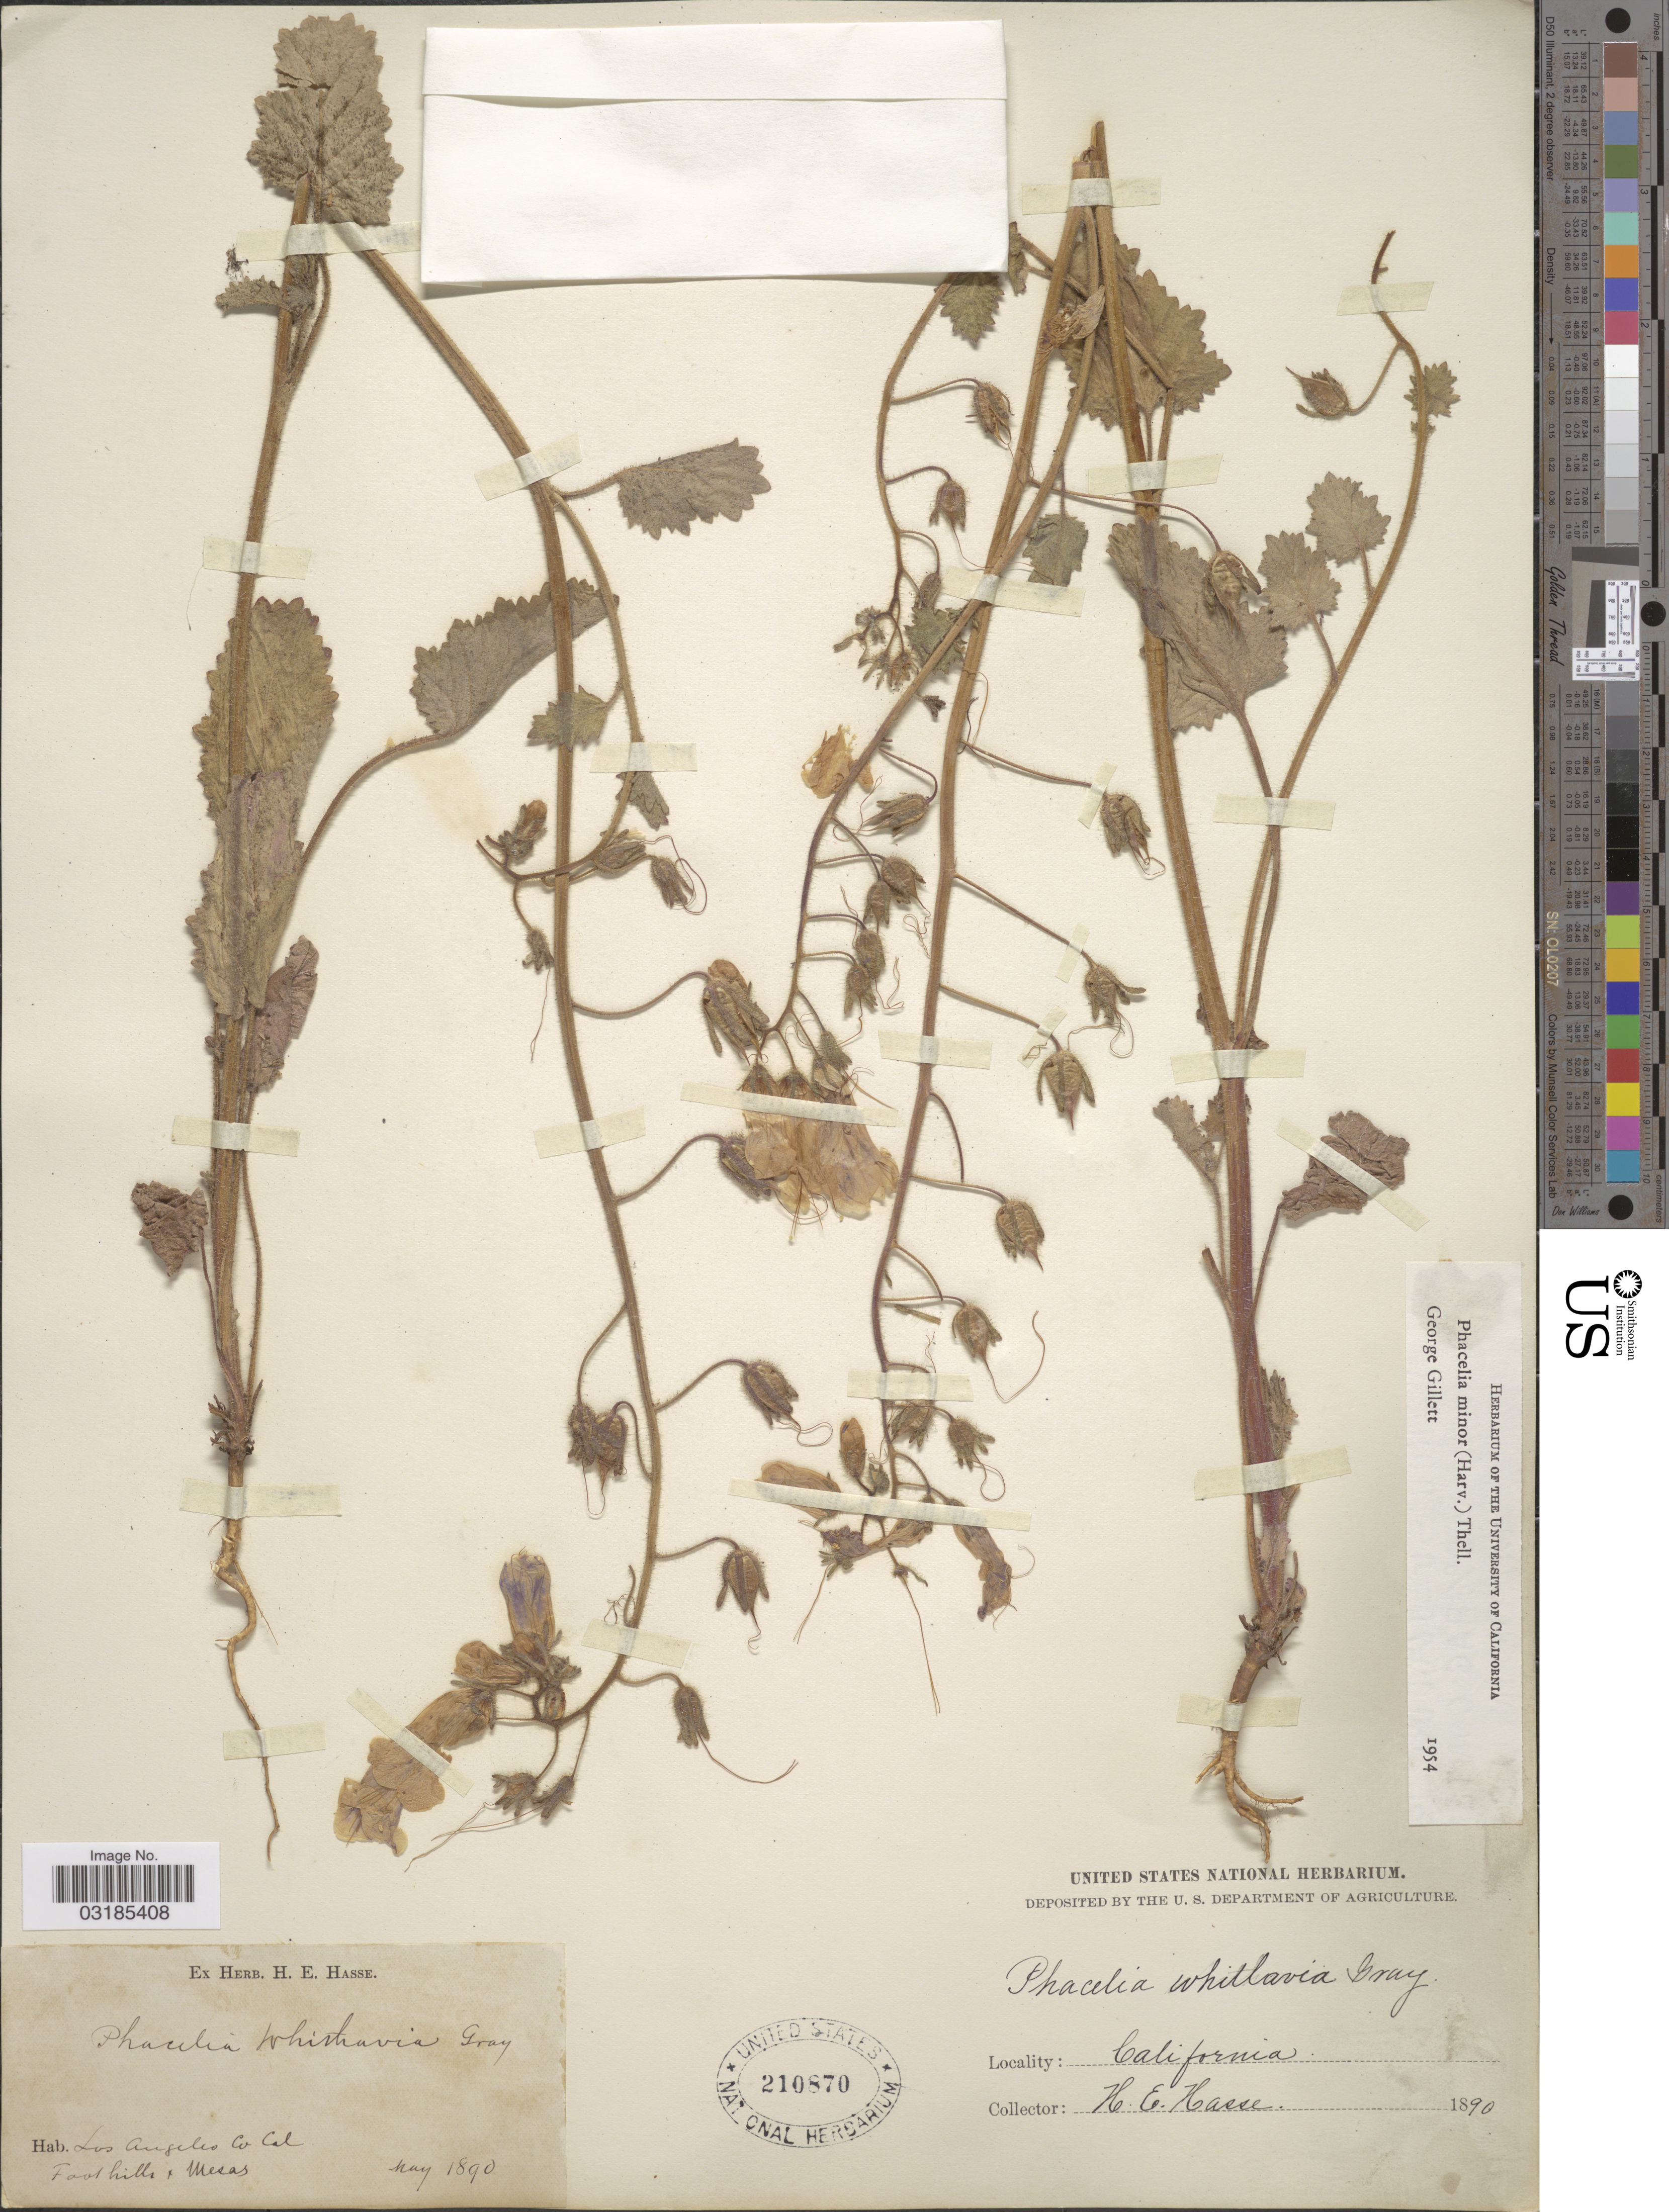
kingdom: Plantae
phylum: Tracheophyta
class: Magnoliopsida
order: Boraginales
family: Hydrophyllaceae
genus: Phacelia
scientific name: Phacelia minor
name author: (Harv.) Thell.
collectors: H. E. Hasse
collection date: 1890-05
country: United States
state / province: California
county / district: Los Angeles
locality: Los Angeles Co. Foothills + Mesas.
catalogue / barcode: US 210870